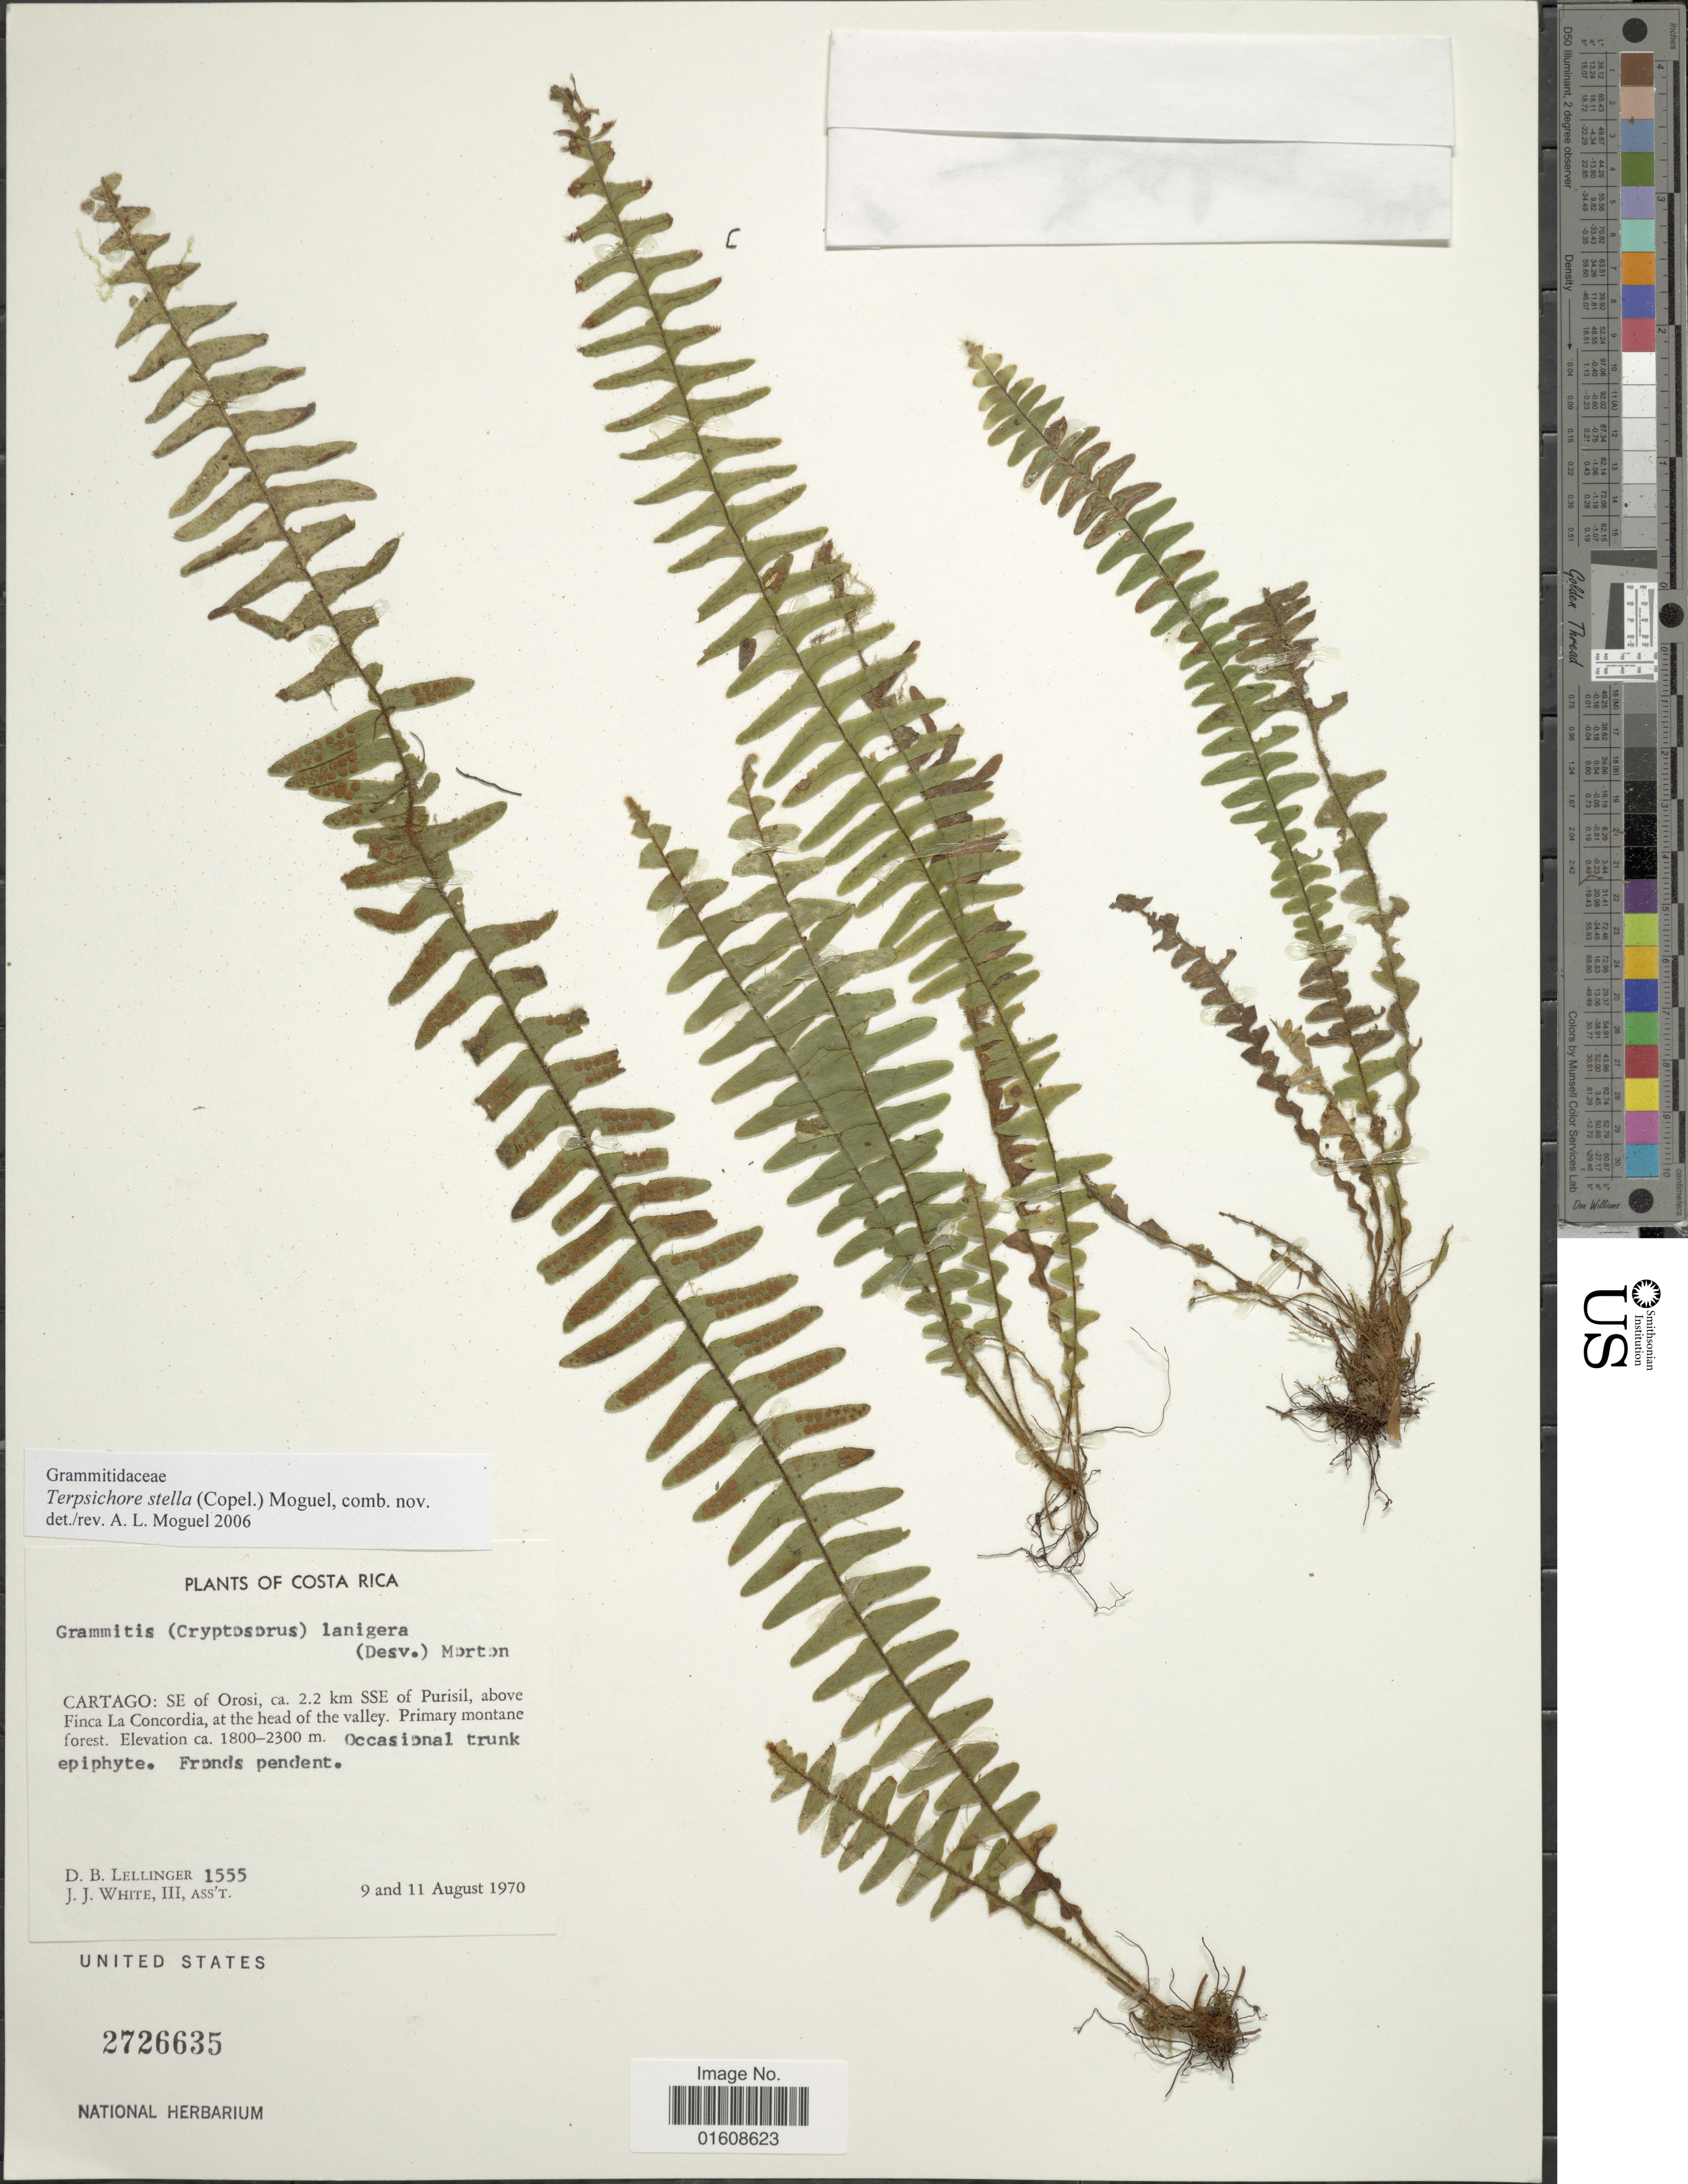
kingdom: Plantae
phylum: Tracheophyta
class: Polypodiopsida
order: Polypodiales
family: Polypodiaceae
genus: Alansmia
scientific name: Alansmia stella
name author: (Copel.) Moguel & M. Kessler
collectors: D. B. Lellinger & J. J. White III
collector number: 1555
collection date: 1970-08-09/1970-08-11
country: Costa Rica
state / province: Cartago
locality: SE of Orosi, ca. 2.2 km SSE of Purisil, above Finca La Concordia, at the head of the valley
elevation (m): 1800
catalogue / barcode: US 2726635